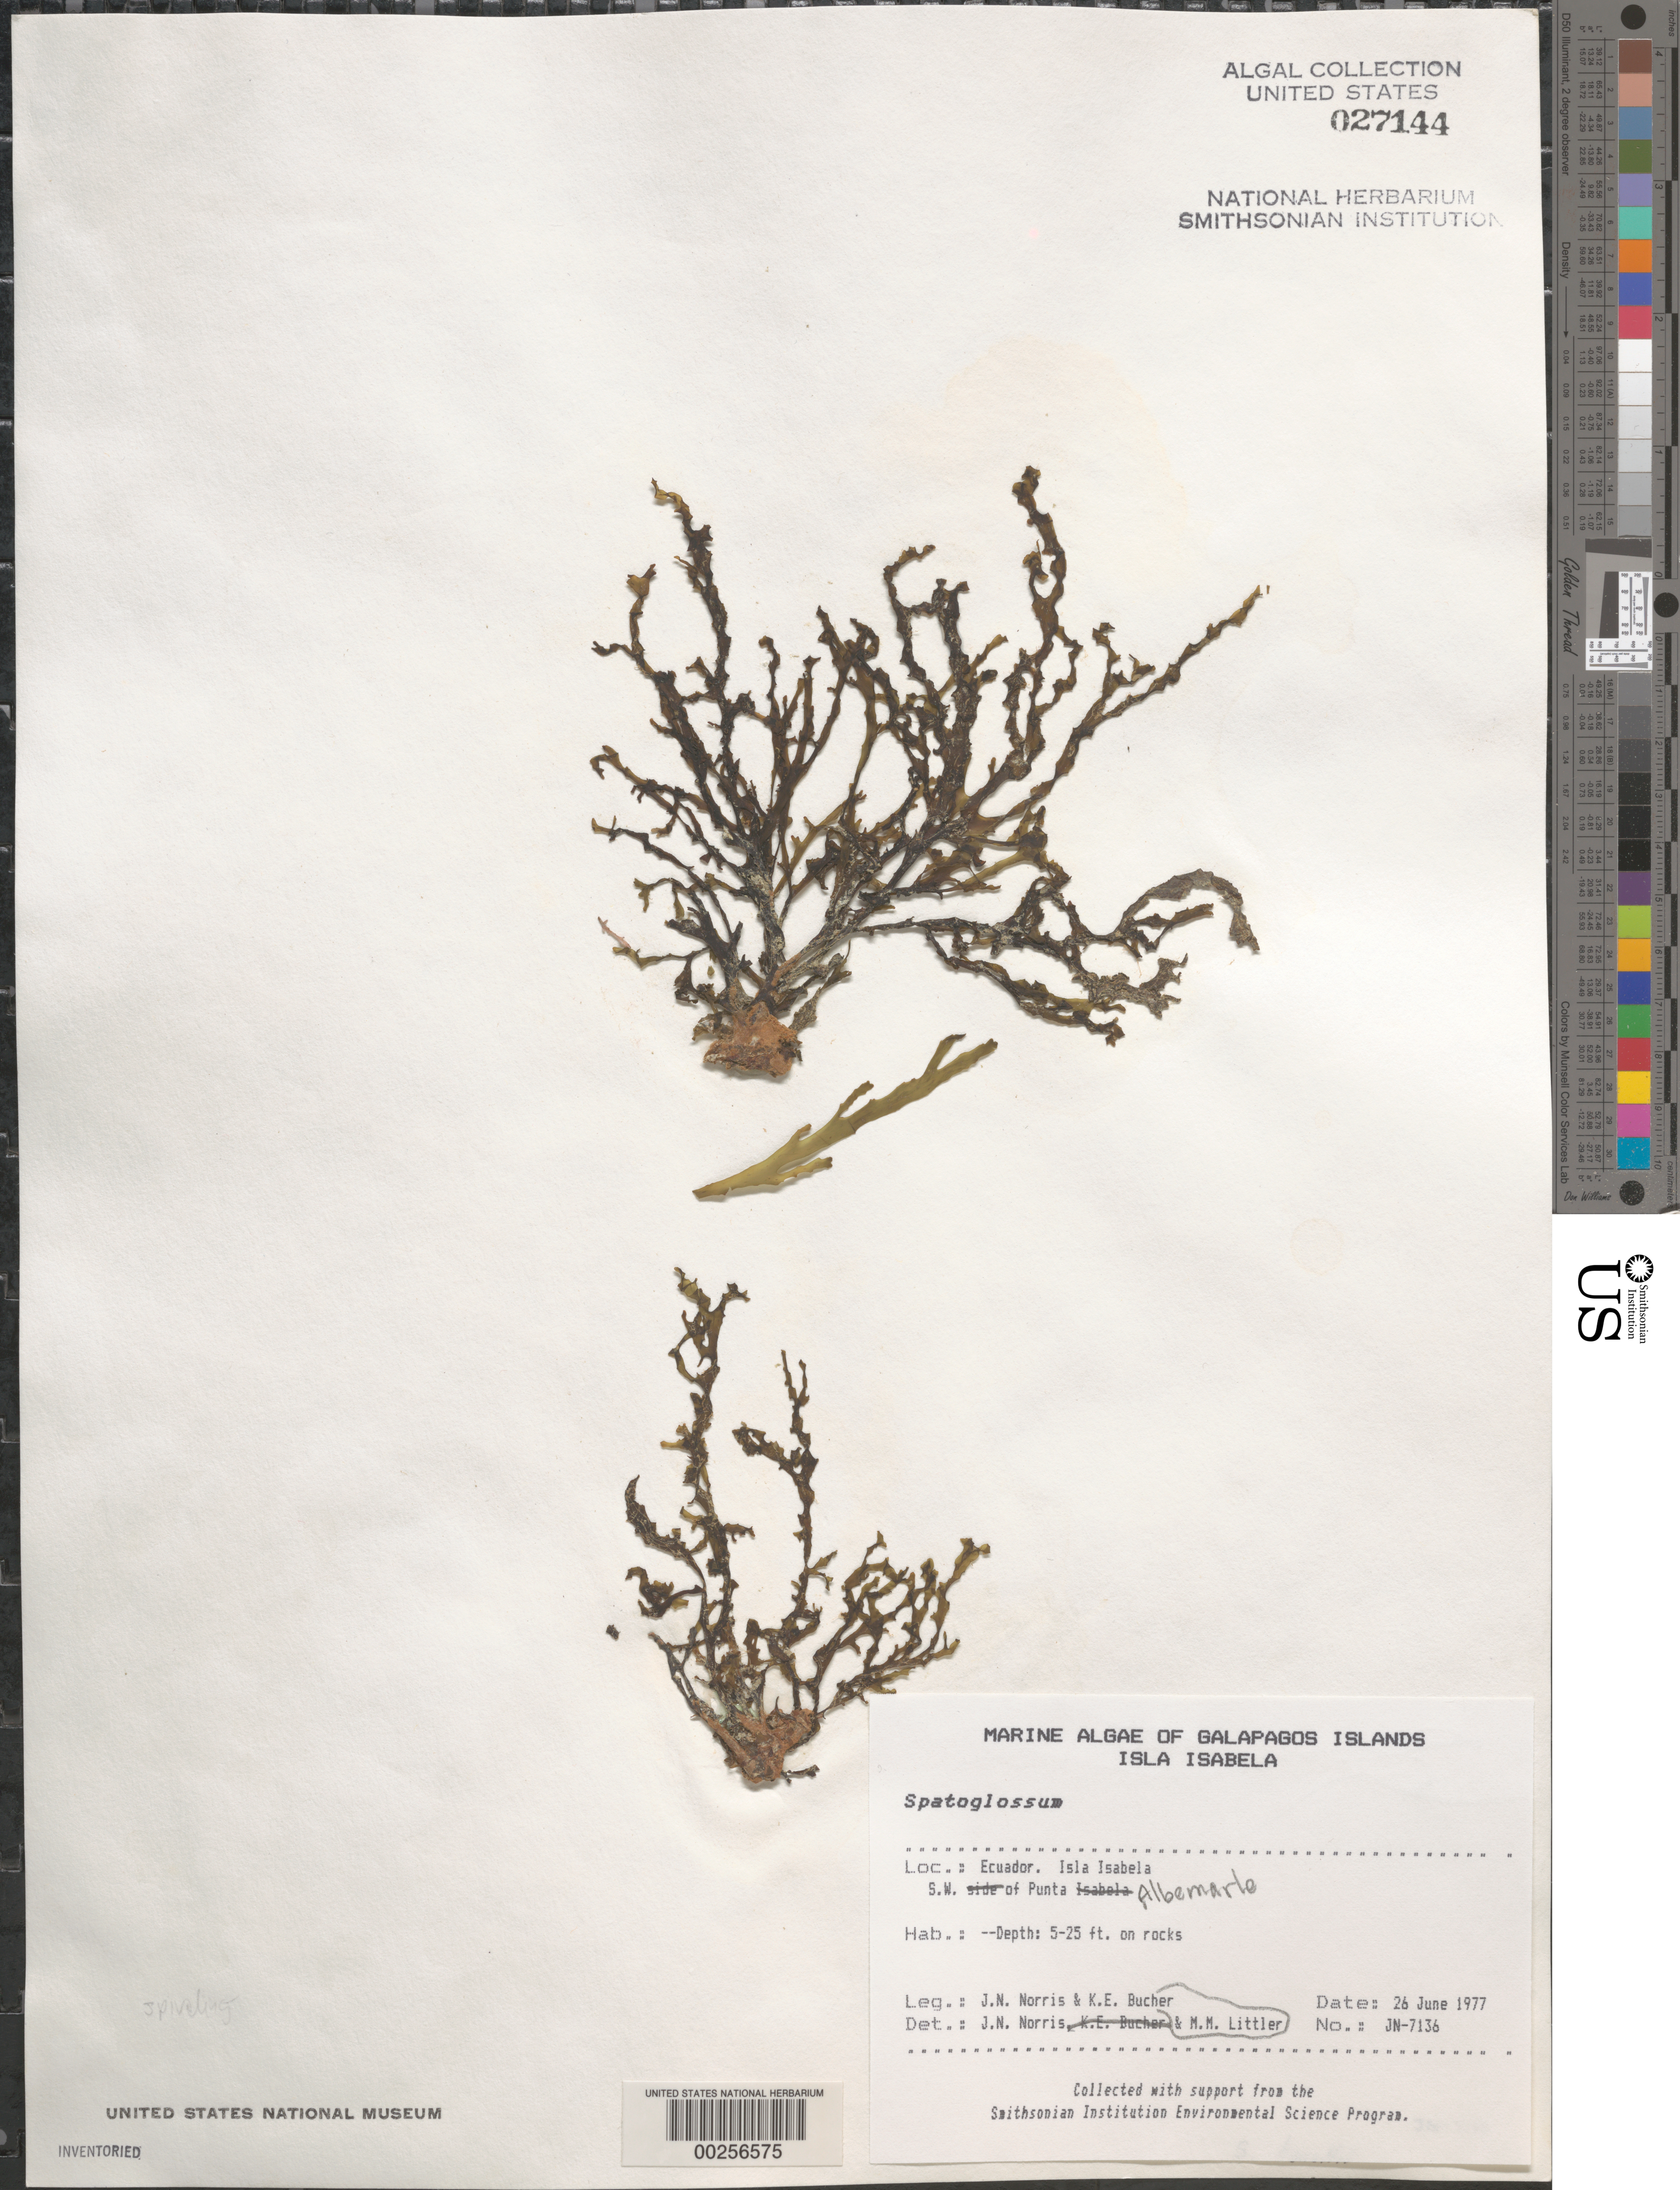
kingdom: Chromista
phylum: Ochrophyta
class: Phaeophyceae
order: Dictyotales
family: Dictyotaceae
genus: Spatoglossum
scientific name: Spatoglossum sp.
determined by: Norris, James N.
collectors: J. N. Norris, K. E. Bucher & M. M. Littler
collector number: JN-7136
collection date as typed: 26 Jun 1977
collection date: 1977-06-26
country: Ecuador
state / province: Colón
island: Isabela [Albemarle]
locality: Southwest of Punta Albemarle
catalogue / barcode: US 27144